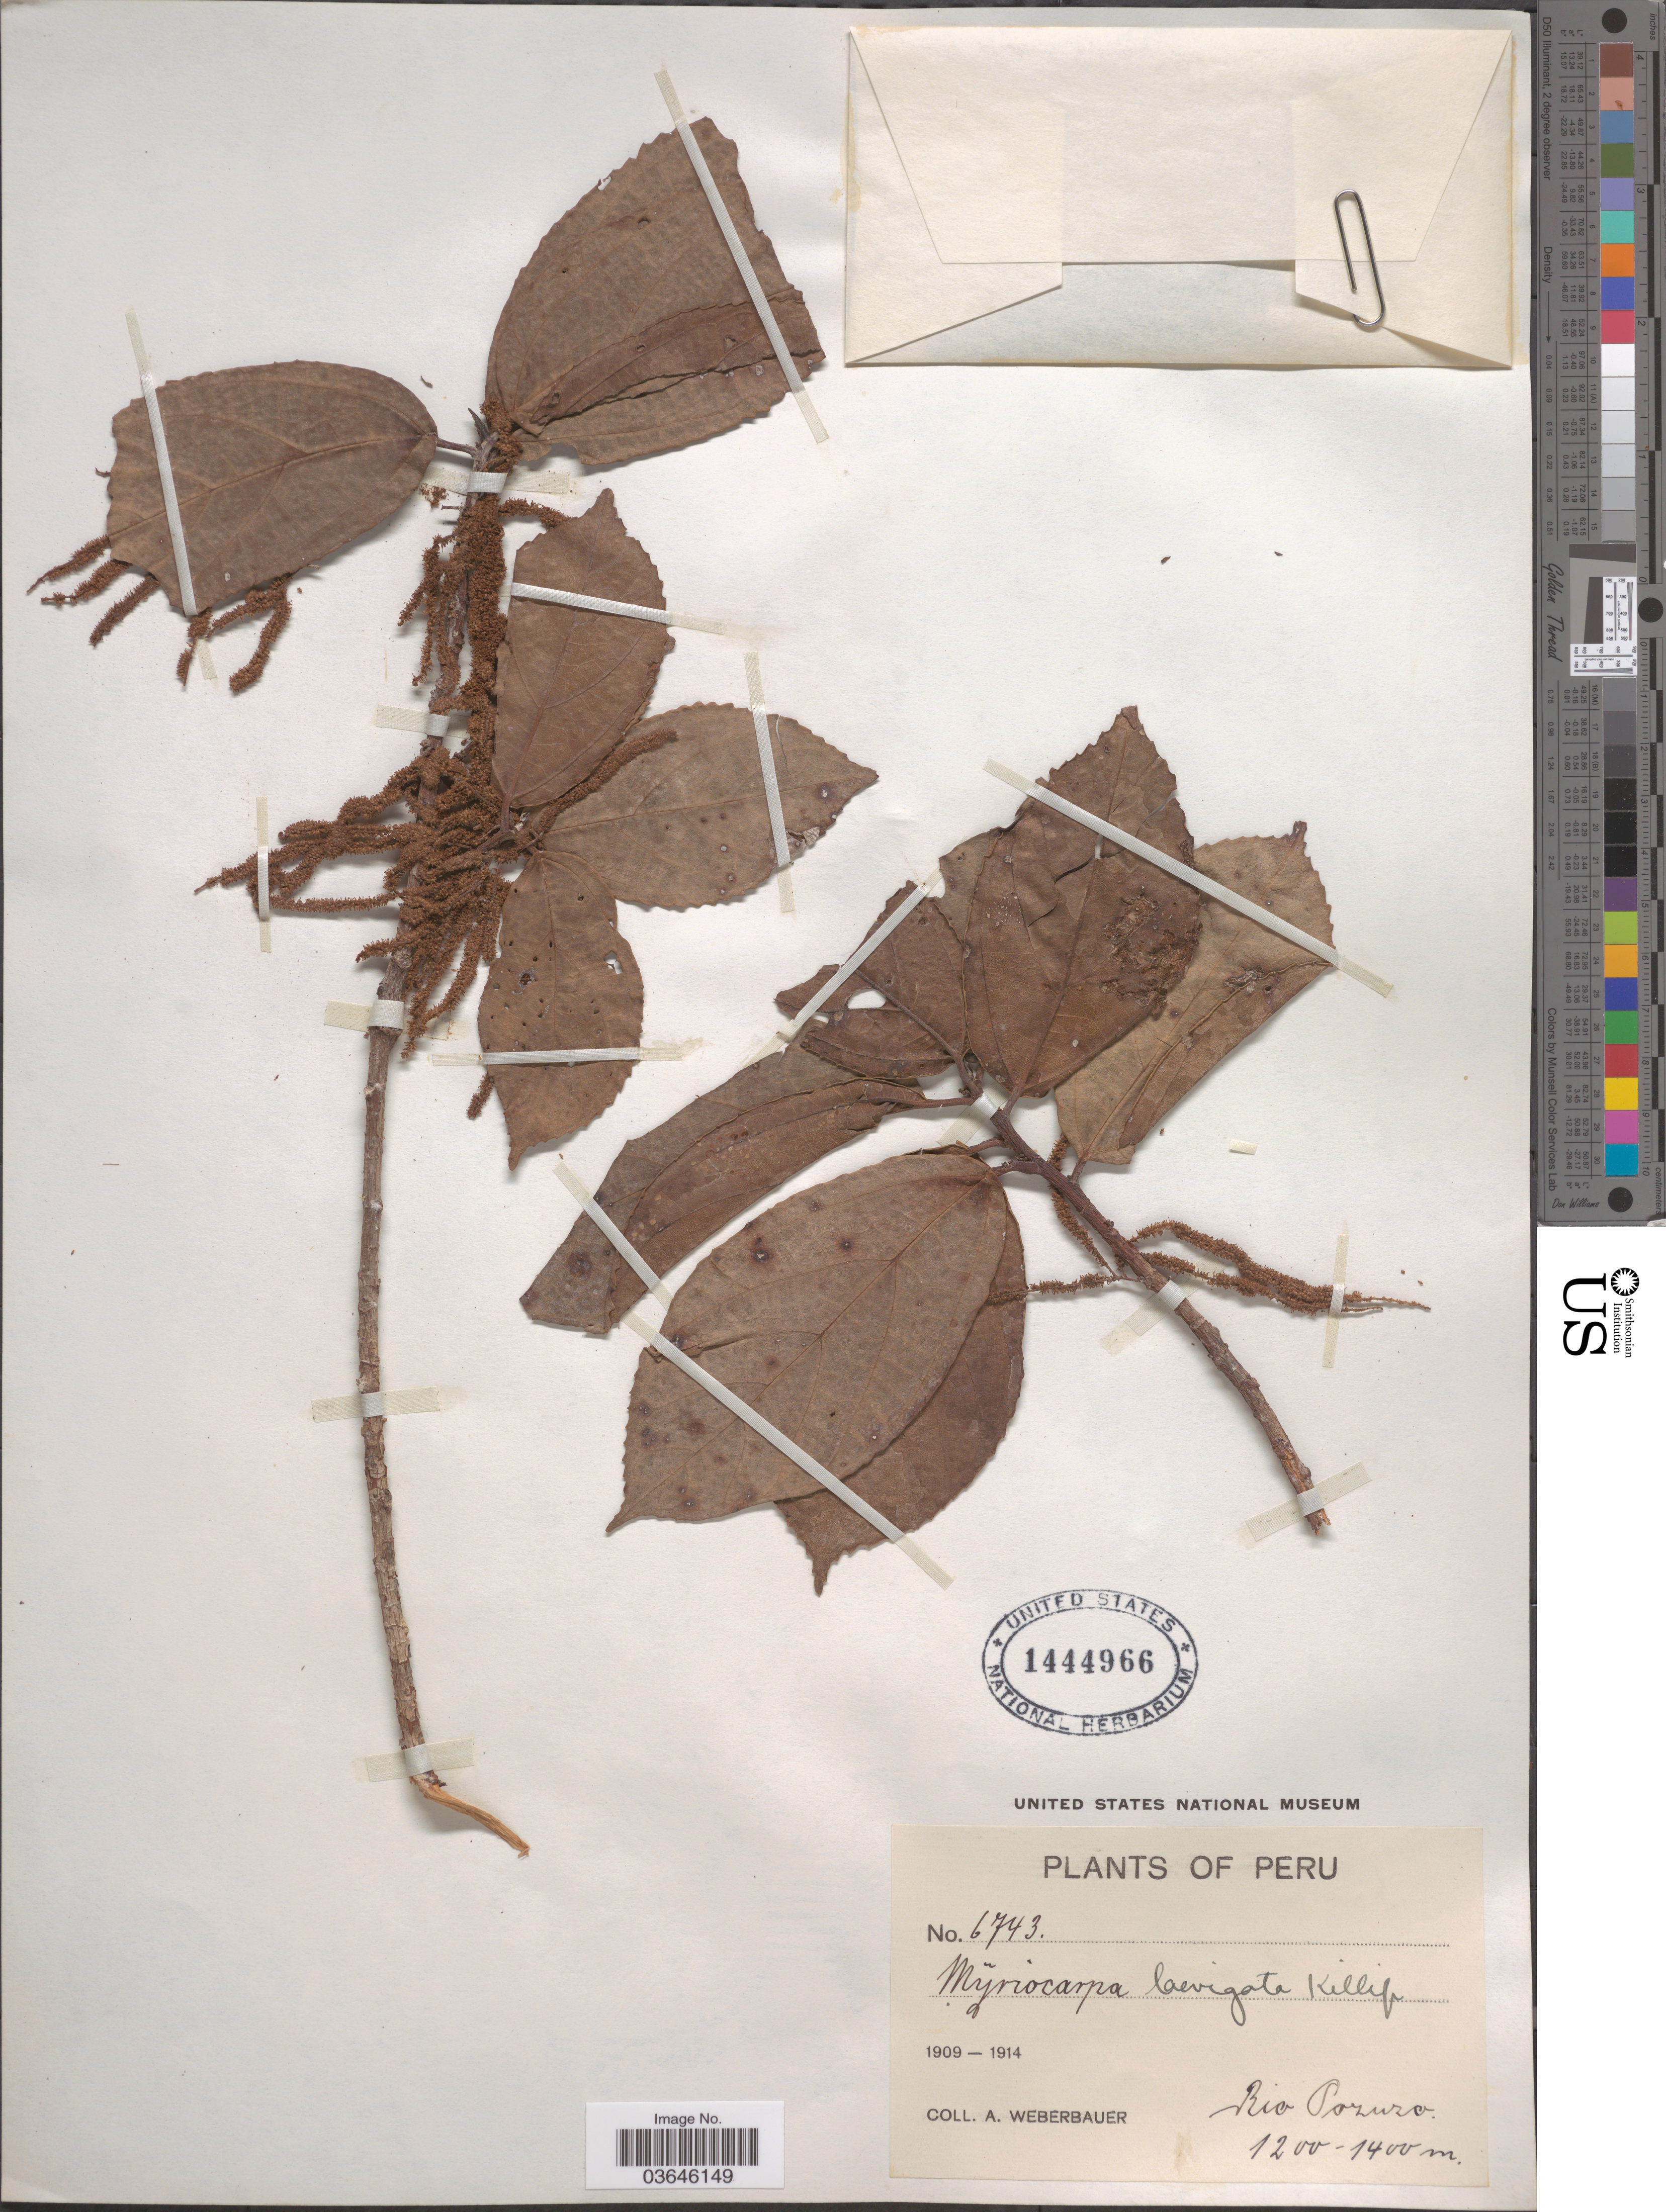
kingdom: Plantae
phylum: Tracheophyta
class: Magnoliopsida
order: Rosales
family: Urticaceae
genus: Myriocarpa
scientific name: Myriocarpa laevigata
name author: Killip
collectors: A. Weberbauer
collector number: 6743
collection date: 1909/1914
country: Peru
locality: Rio Pozuzo.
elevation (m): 1200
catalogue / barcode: US 1444966